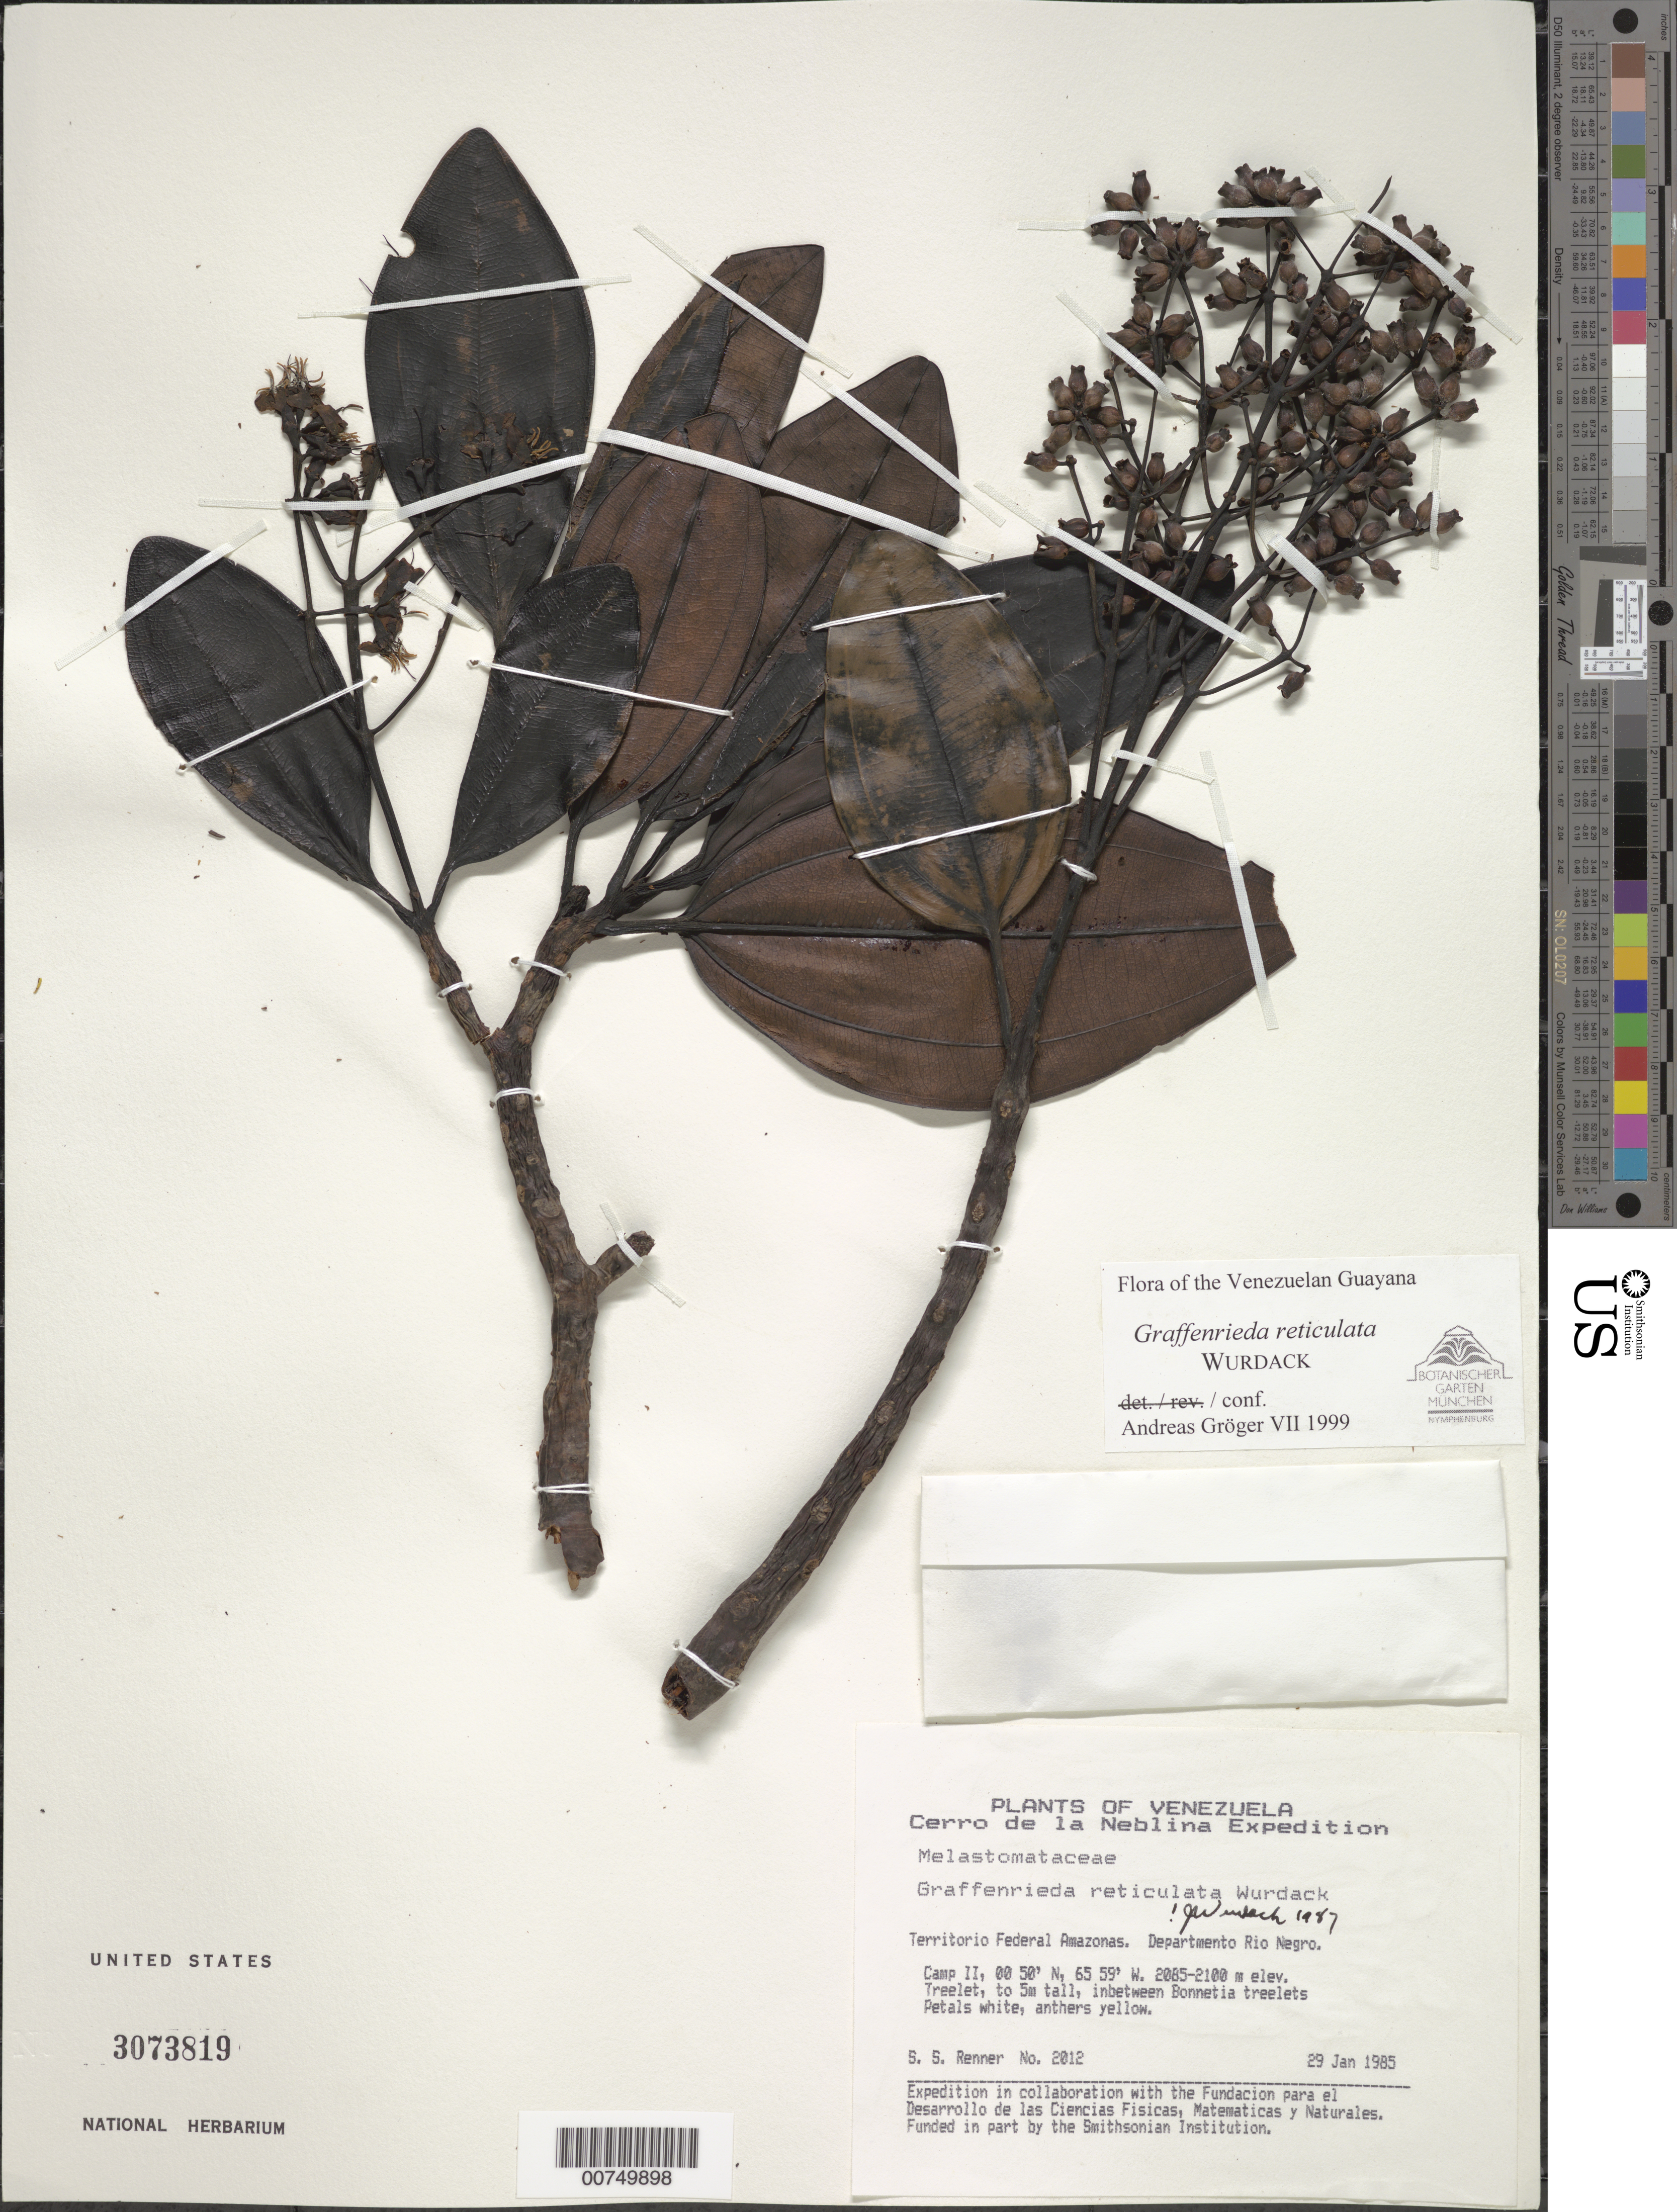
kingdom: Plantae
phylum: Tracheophyta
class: Magnoliopsida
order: Myrtales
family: Melastomataceae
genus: Graffenrieda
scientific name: Graffenrieda reticulata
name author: Wurdack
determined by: Gröger, A.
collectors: S. S. Renner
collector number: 2012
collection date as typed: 29-Jan-85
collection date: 1985-01-29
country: Venezuela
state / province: Amazonas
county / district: Río Negro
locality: Cerro de la Neblina, Camp II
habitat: Bonnetia forest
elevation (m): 2085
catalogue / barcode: US 3073819